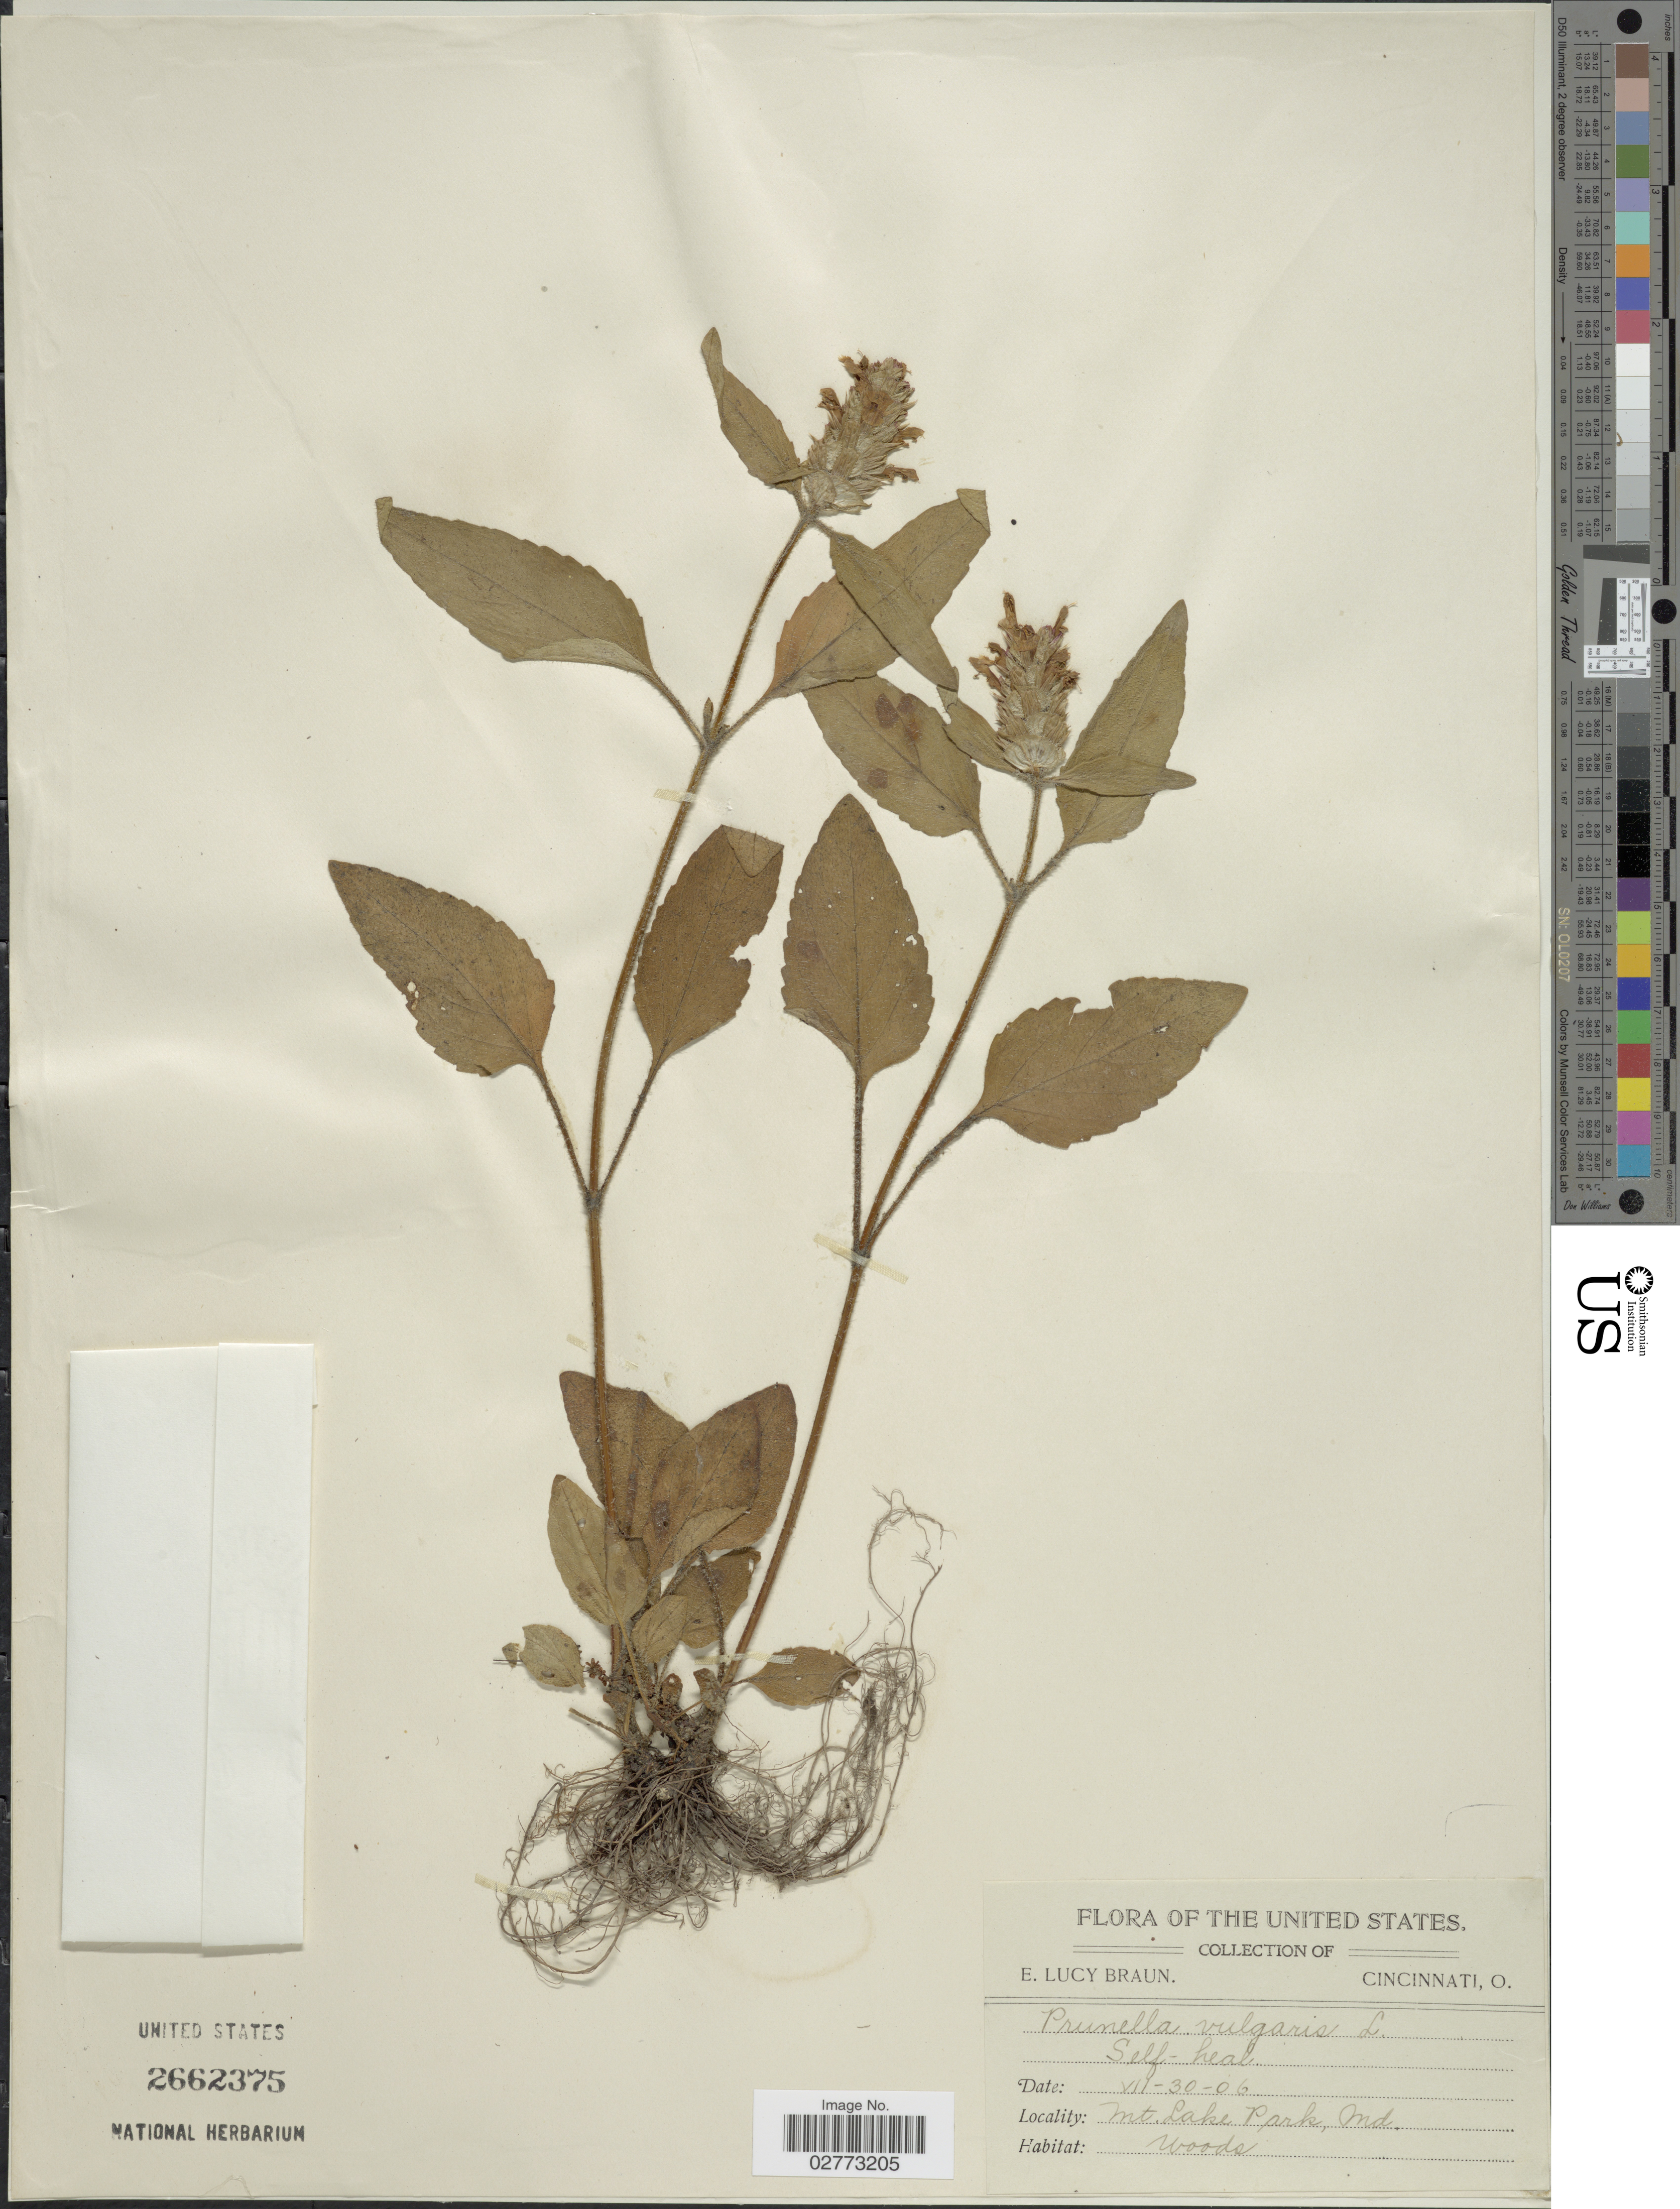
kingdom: Plantae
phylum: Tracheophyta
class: Magnoliopsida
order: Lamiales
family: Lamiaceae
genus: Prunella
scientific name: Prunella vulgaris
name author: L.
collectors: E. L. Braun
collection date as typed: Transcribed d/m/y: 30/7/6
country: United States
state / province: Indiana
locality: Mt. Lake Park, Ind.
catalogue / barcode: US 2662375